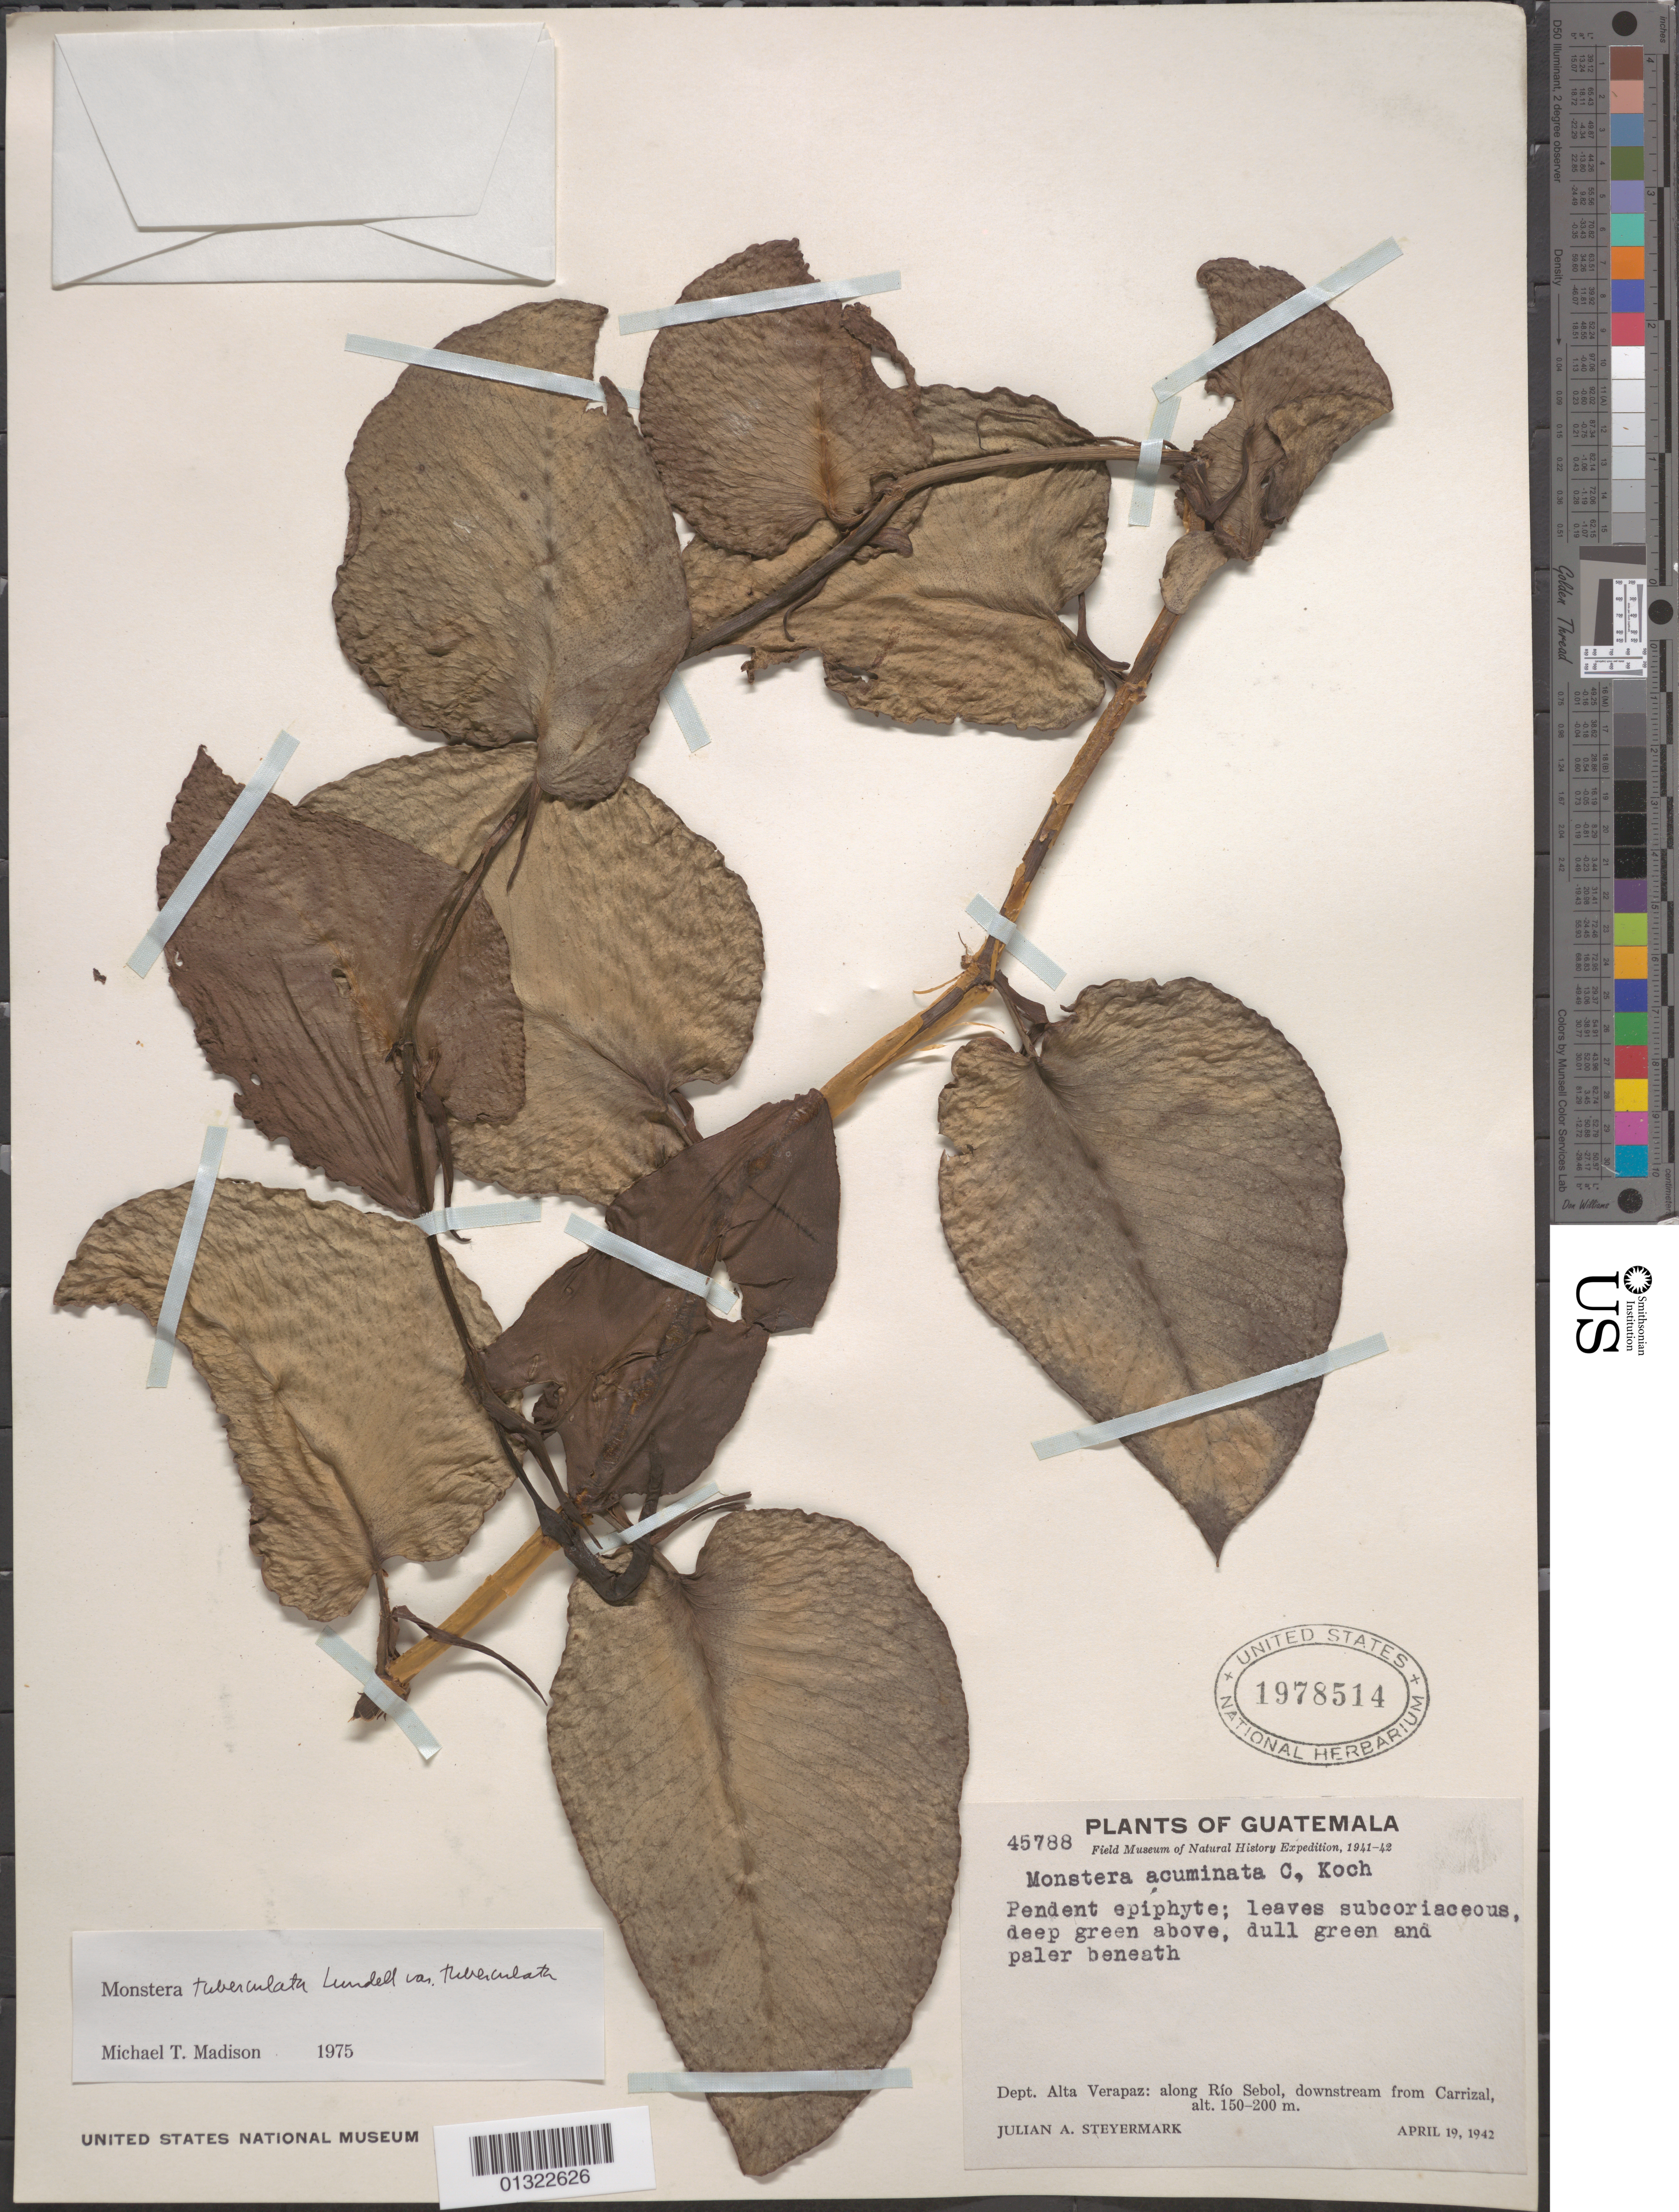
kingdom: Plantae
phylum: Tracheophyta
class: Liliopsida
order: Alismatales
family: Araceae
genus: Monstera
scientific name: Monstera tuberculata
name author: Lundell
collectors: J. Steyermark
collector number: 45788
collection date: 1942-04-19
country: Guatemala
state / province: Alta Verapaz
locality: Dept. Alta Verapaz: along Río Sebol, downstream from Carrizal.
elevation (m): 150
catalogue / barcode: US 1978514